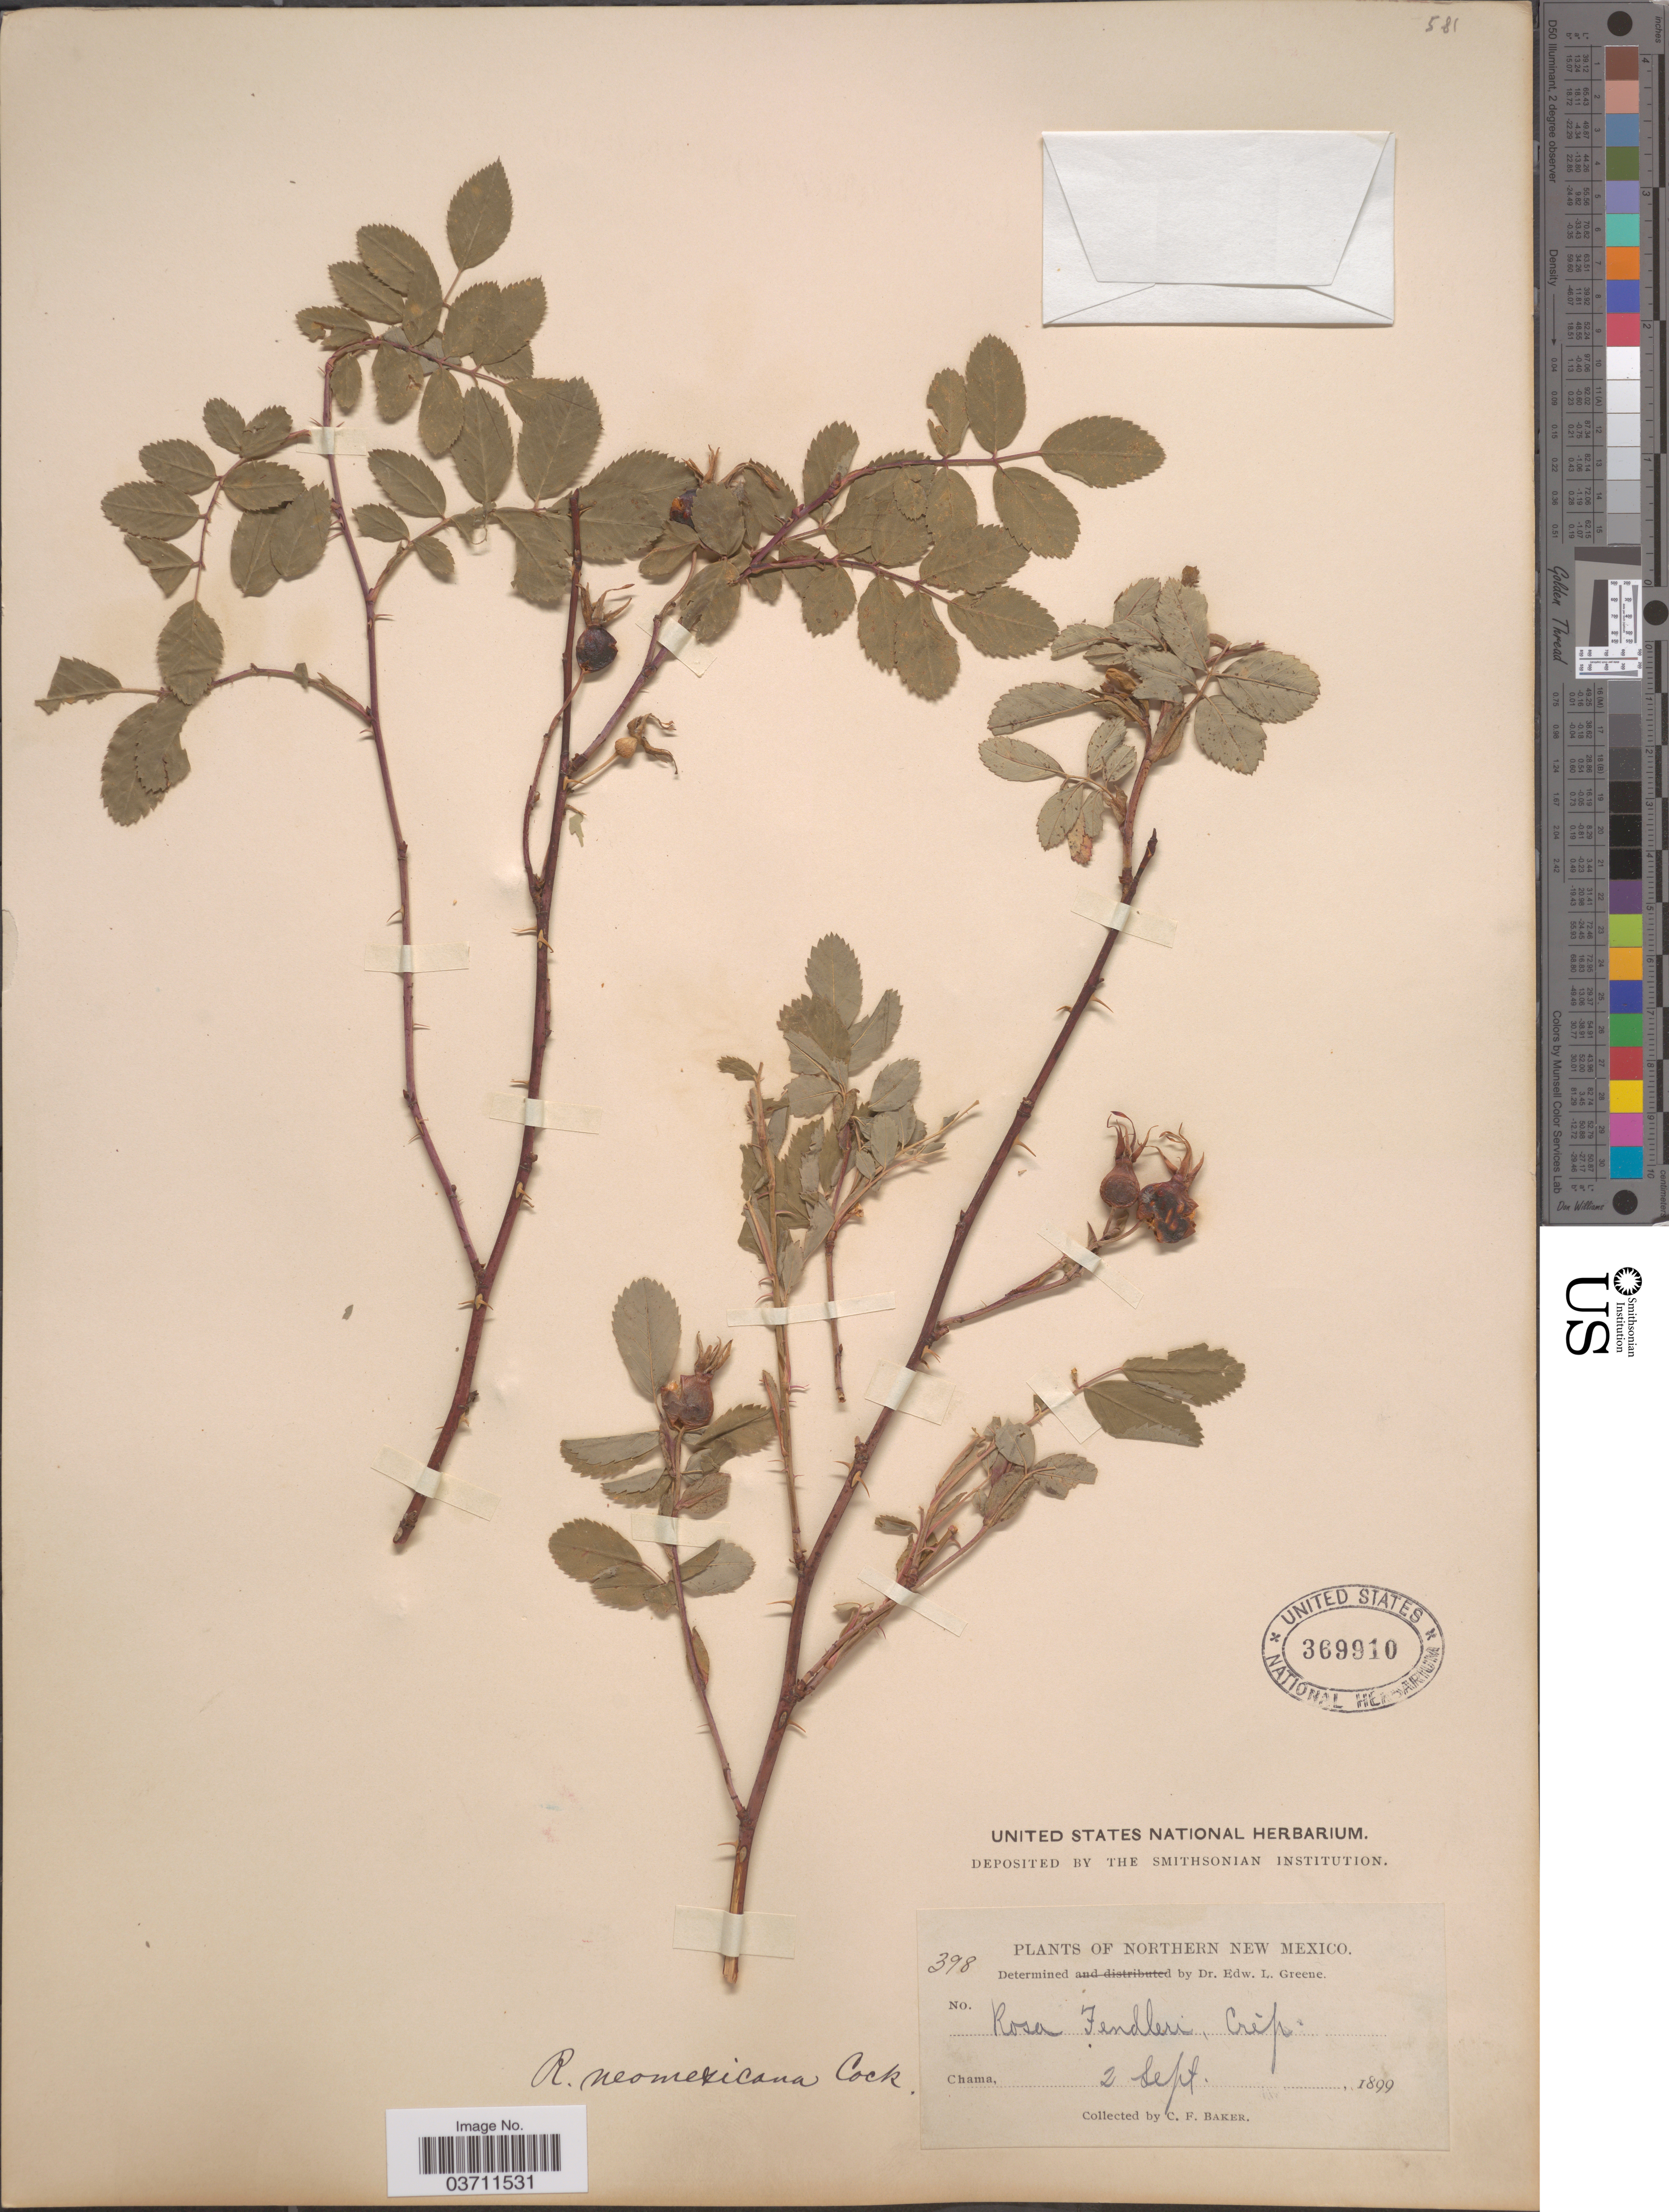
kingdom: Plantae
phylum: Tracheophyta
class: Magnoliopsida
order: Rosales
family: Rosaceae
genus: Rosa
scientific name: Rosa neomexicana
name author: Cockerell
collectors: C. F. Baker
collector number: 398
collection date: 1899-09-02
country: United States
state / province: New Mexico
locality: Northern New Mexico. Chama.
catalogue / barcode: US 369910